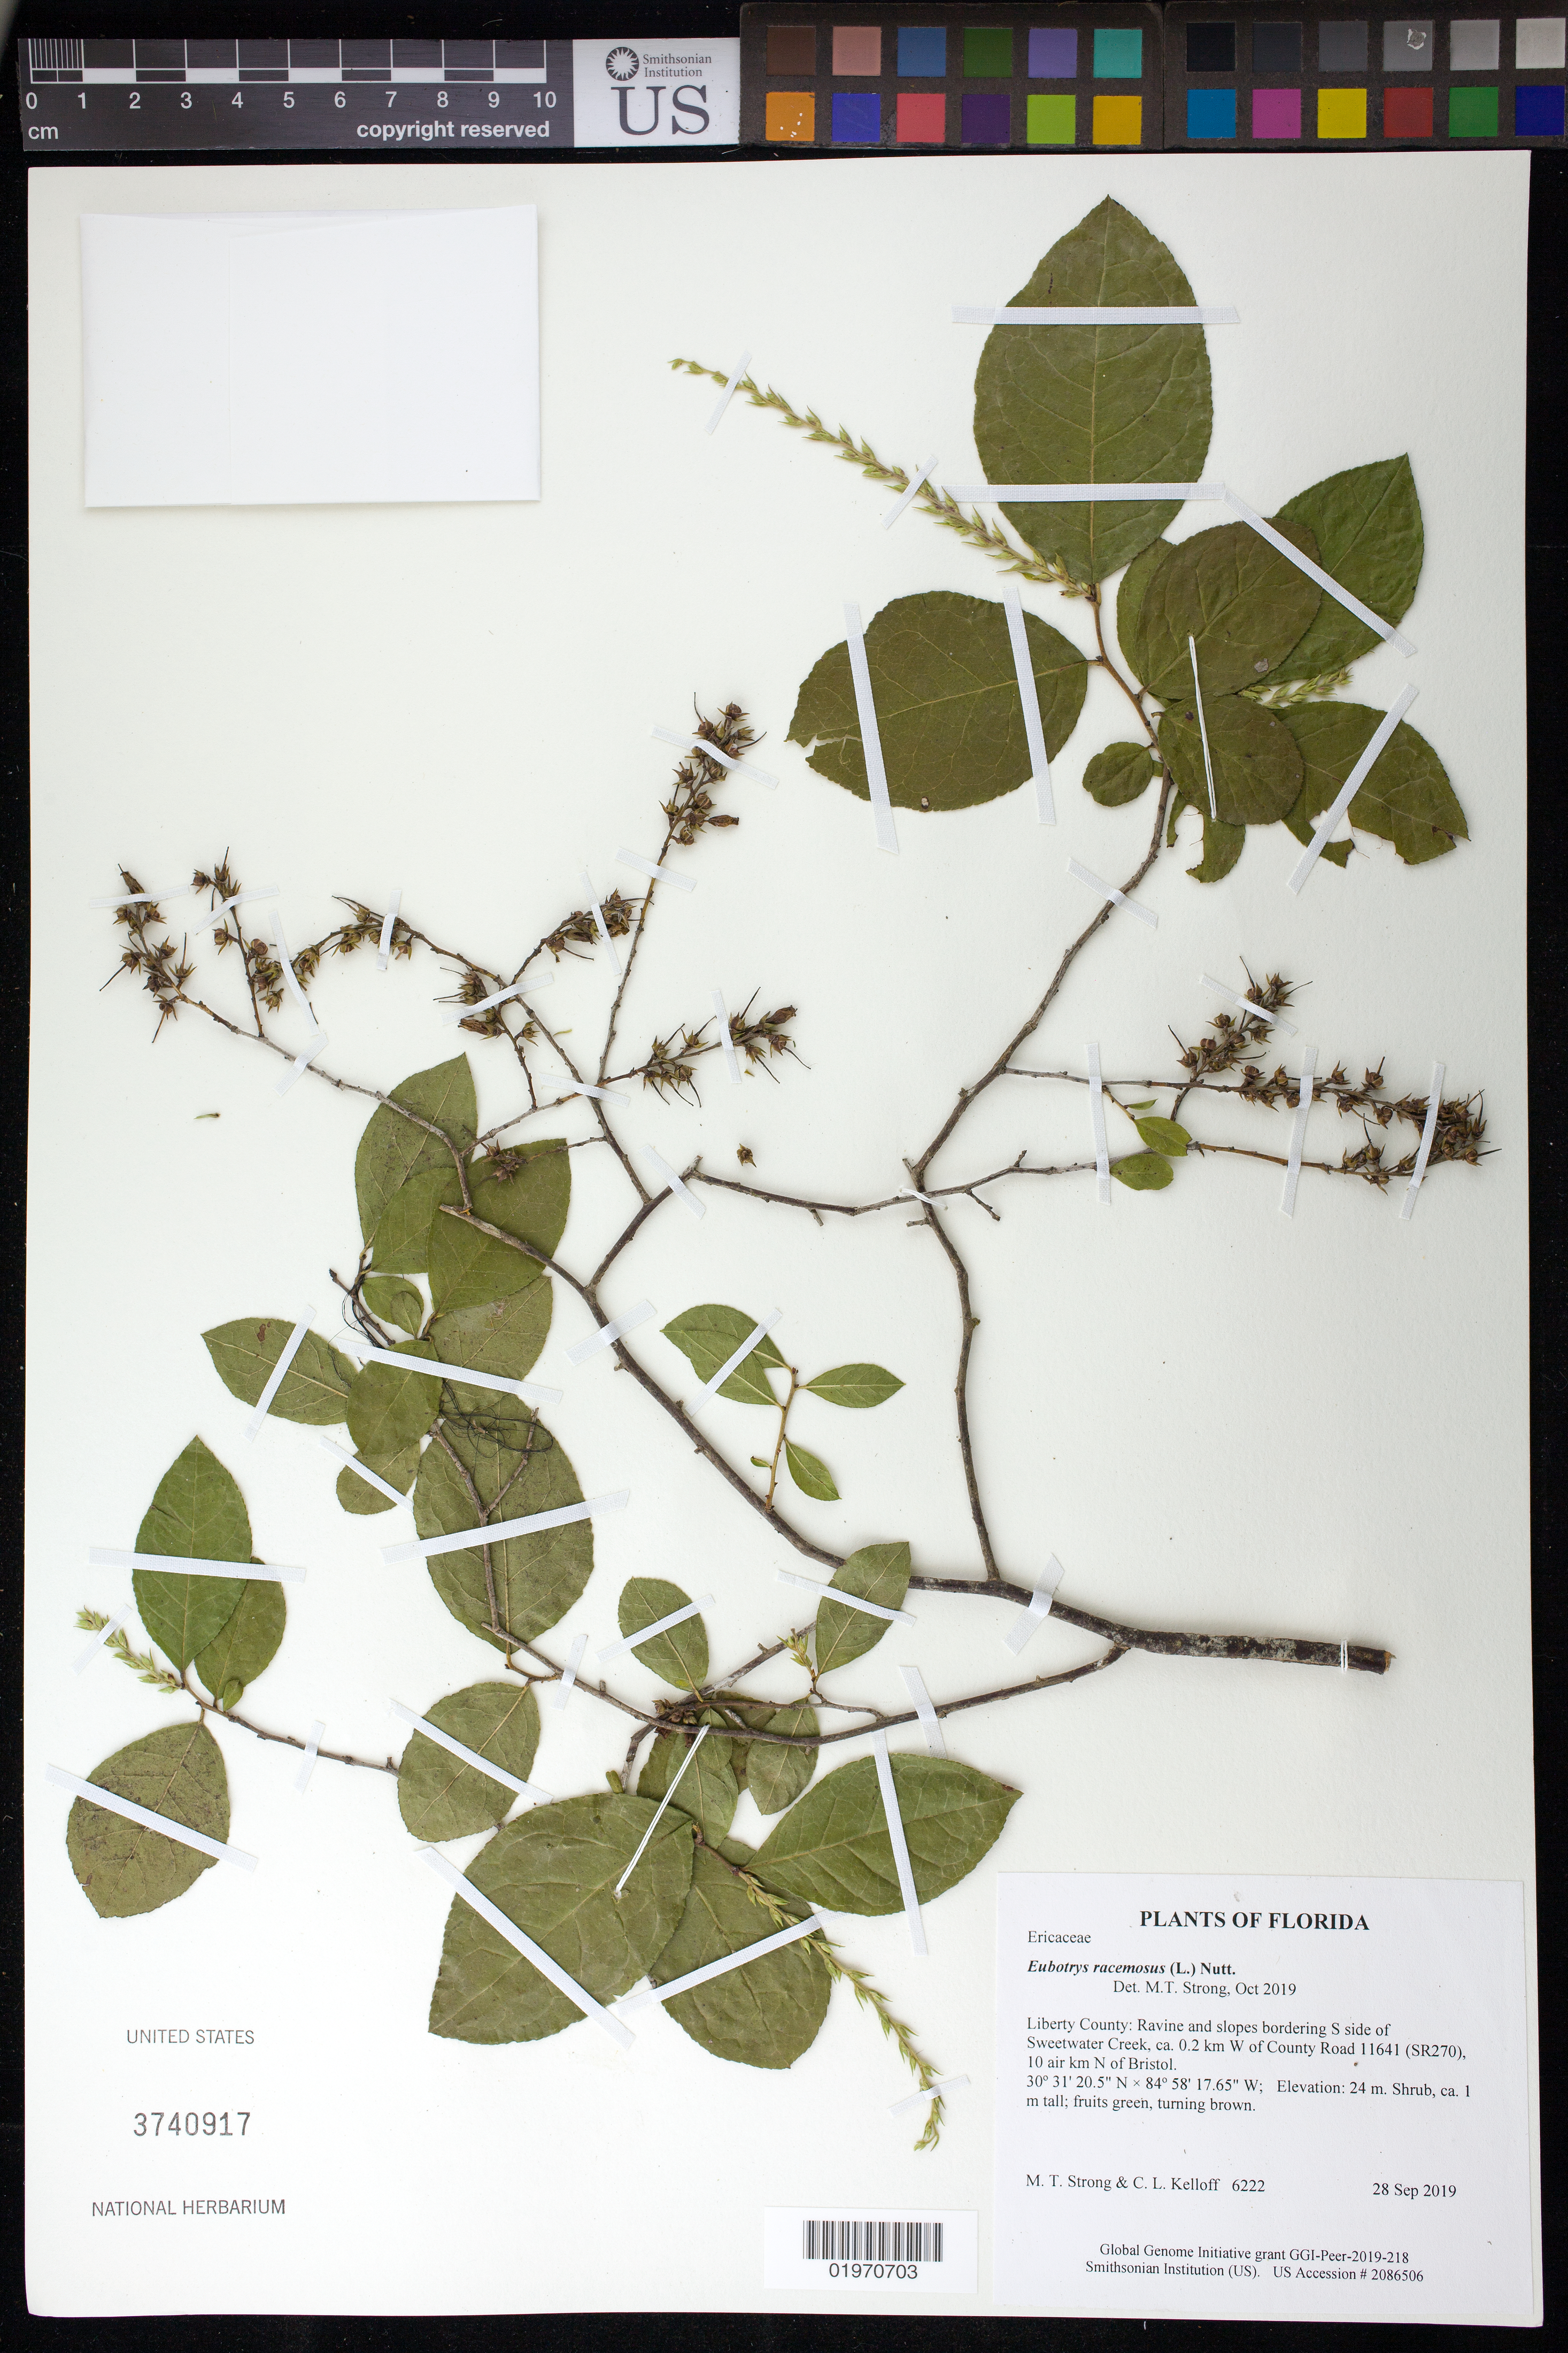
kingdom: Plantae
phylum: Tracheophyta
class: Magnoliopsida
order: Ericales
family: Ericaceae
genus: Eubotrys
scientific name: Eubotrys racemosa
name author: (L.) Nutt.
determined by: Strong, Mark T., (BOT), Smithsonian Institution - National Museum of Natural History (UNITED STATES)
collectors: M. T. Strong & C. L. Kelloff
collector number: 6222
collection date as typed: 28 Sep 2019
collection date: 2019-09-28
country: United States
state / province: Florida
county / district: Liberty County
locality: Ravine and slopes on S side of Sweetwater Creek, ca. 0.2 km W of County Road 11641 (SR270), 10 air km N of Bristol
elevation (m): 24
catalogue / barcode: US 3740917